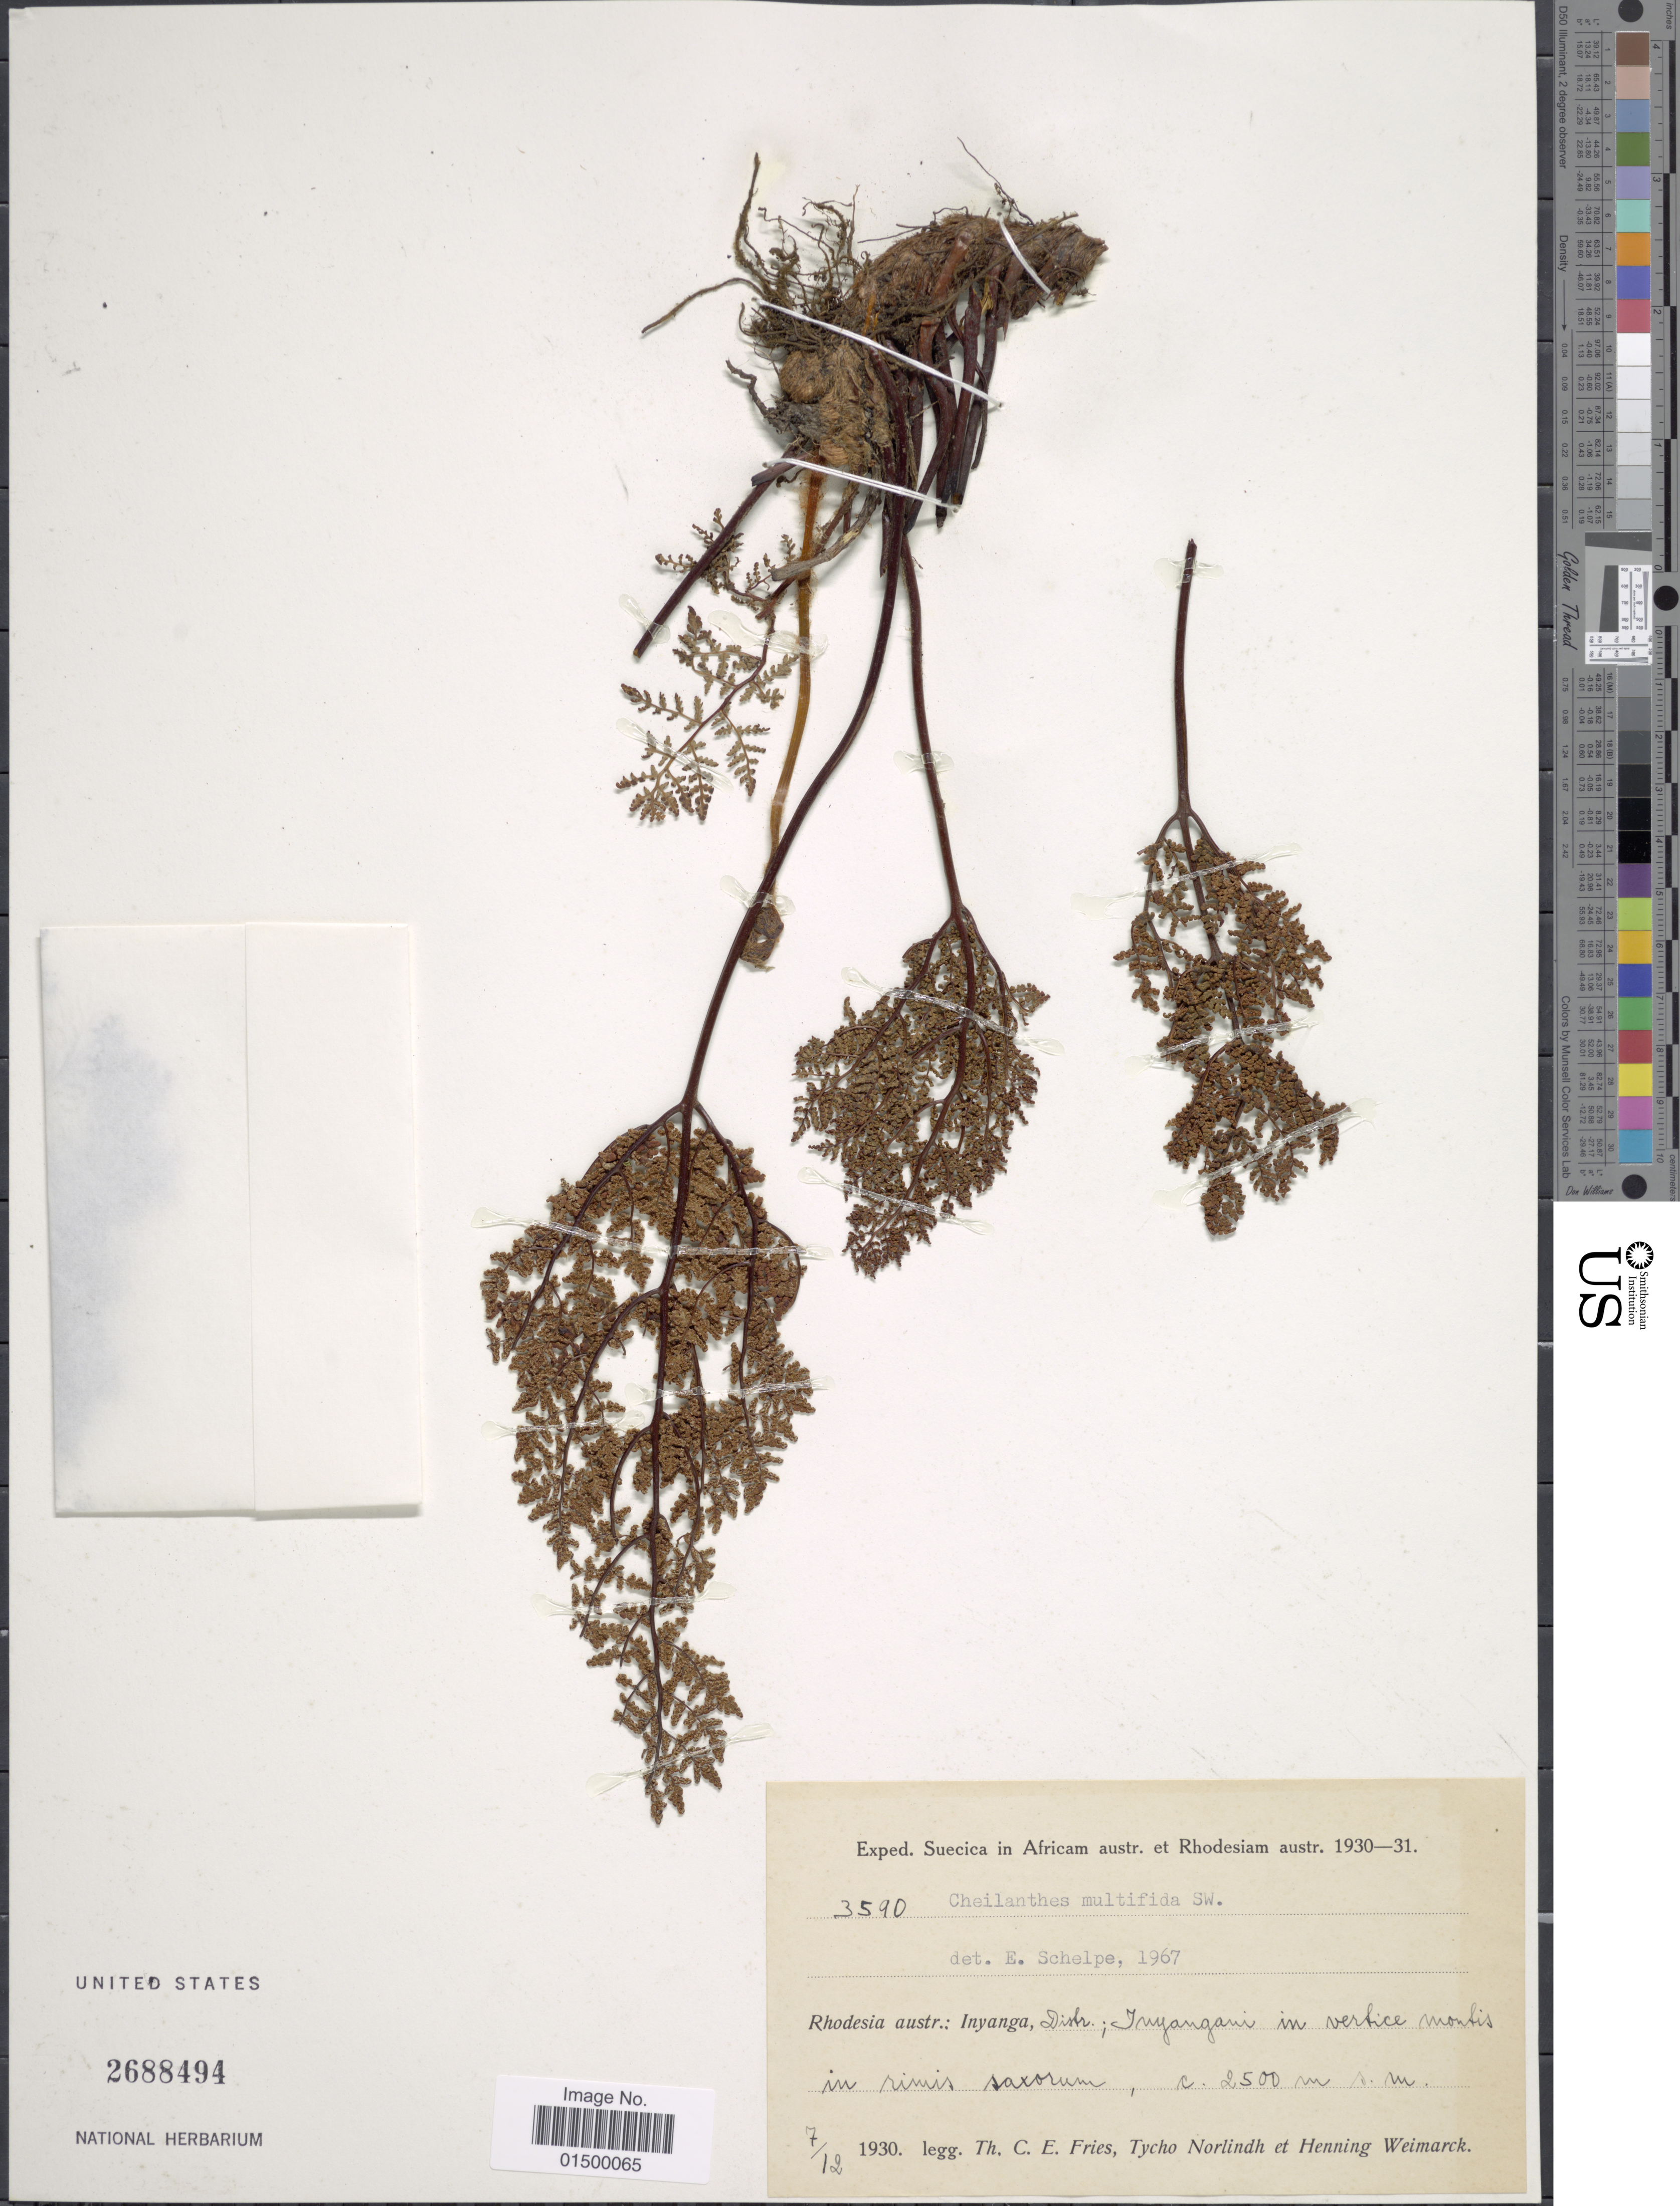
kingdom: Plantae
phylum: Tracheophyta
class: Polypodiopsida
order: Polypodiales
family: Pteridaceae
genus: Cheilanthes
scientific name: Cheilanthes multifida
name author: Sw.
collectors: T. C. E. Fries, N. T. Norlindh & H. Weimarck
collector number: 7/12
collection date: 1930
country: Zimbabwe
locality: Rhodesia austr.; Inyanga, Distr; Inyangani in vertice montis in rimis saxorum.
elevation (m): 2500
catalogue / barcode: US 2688494